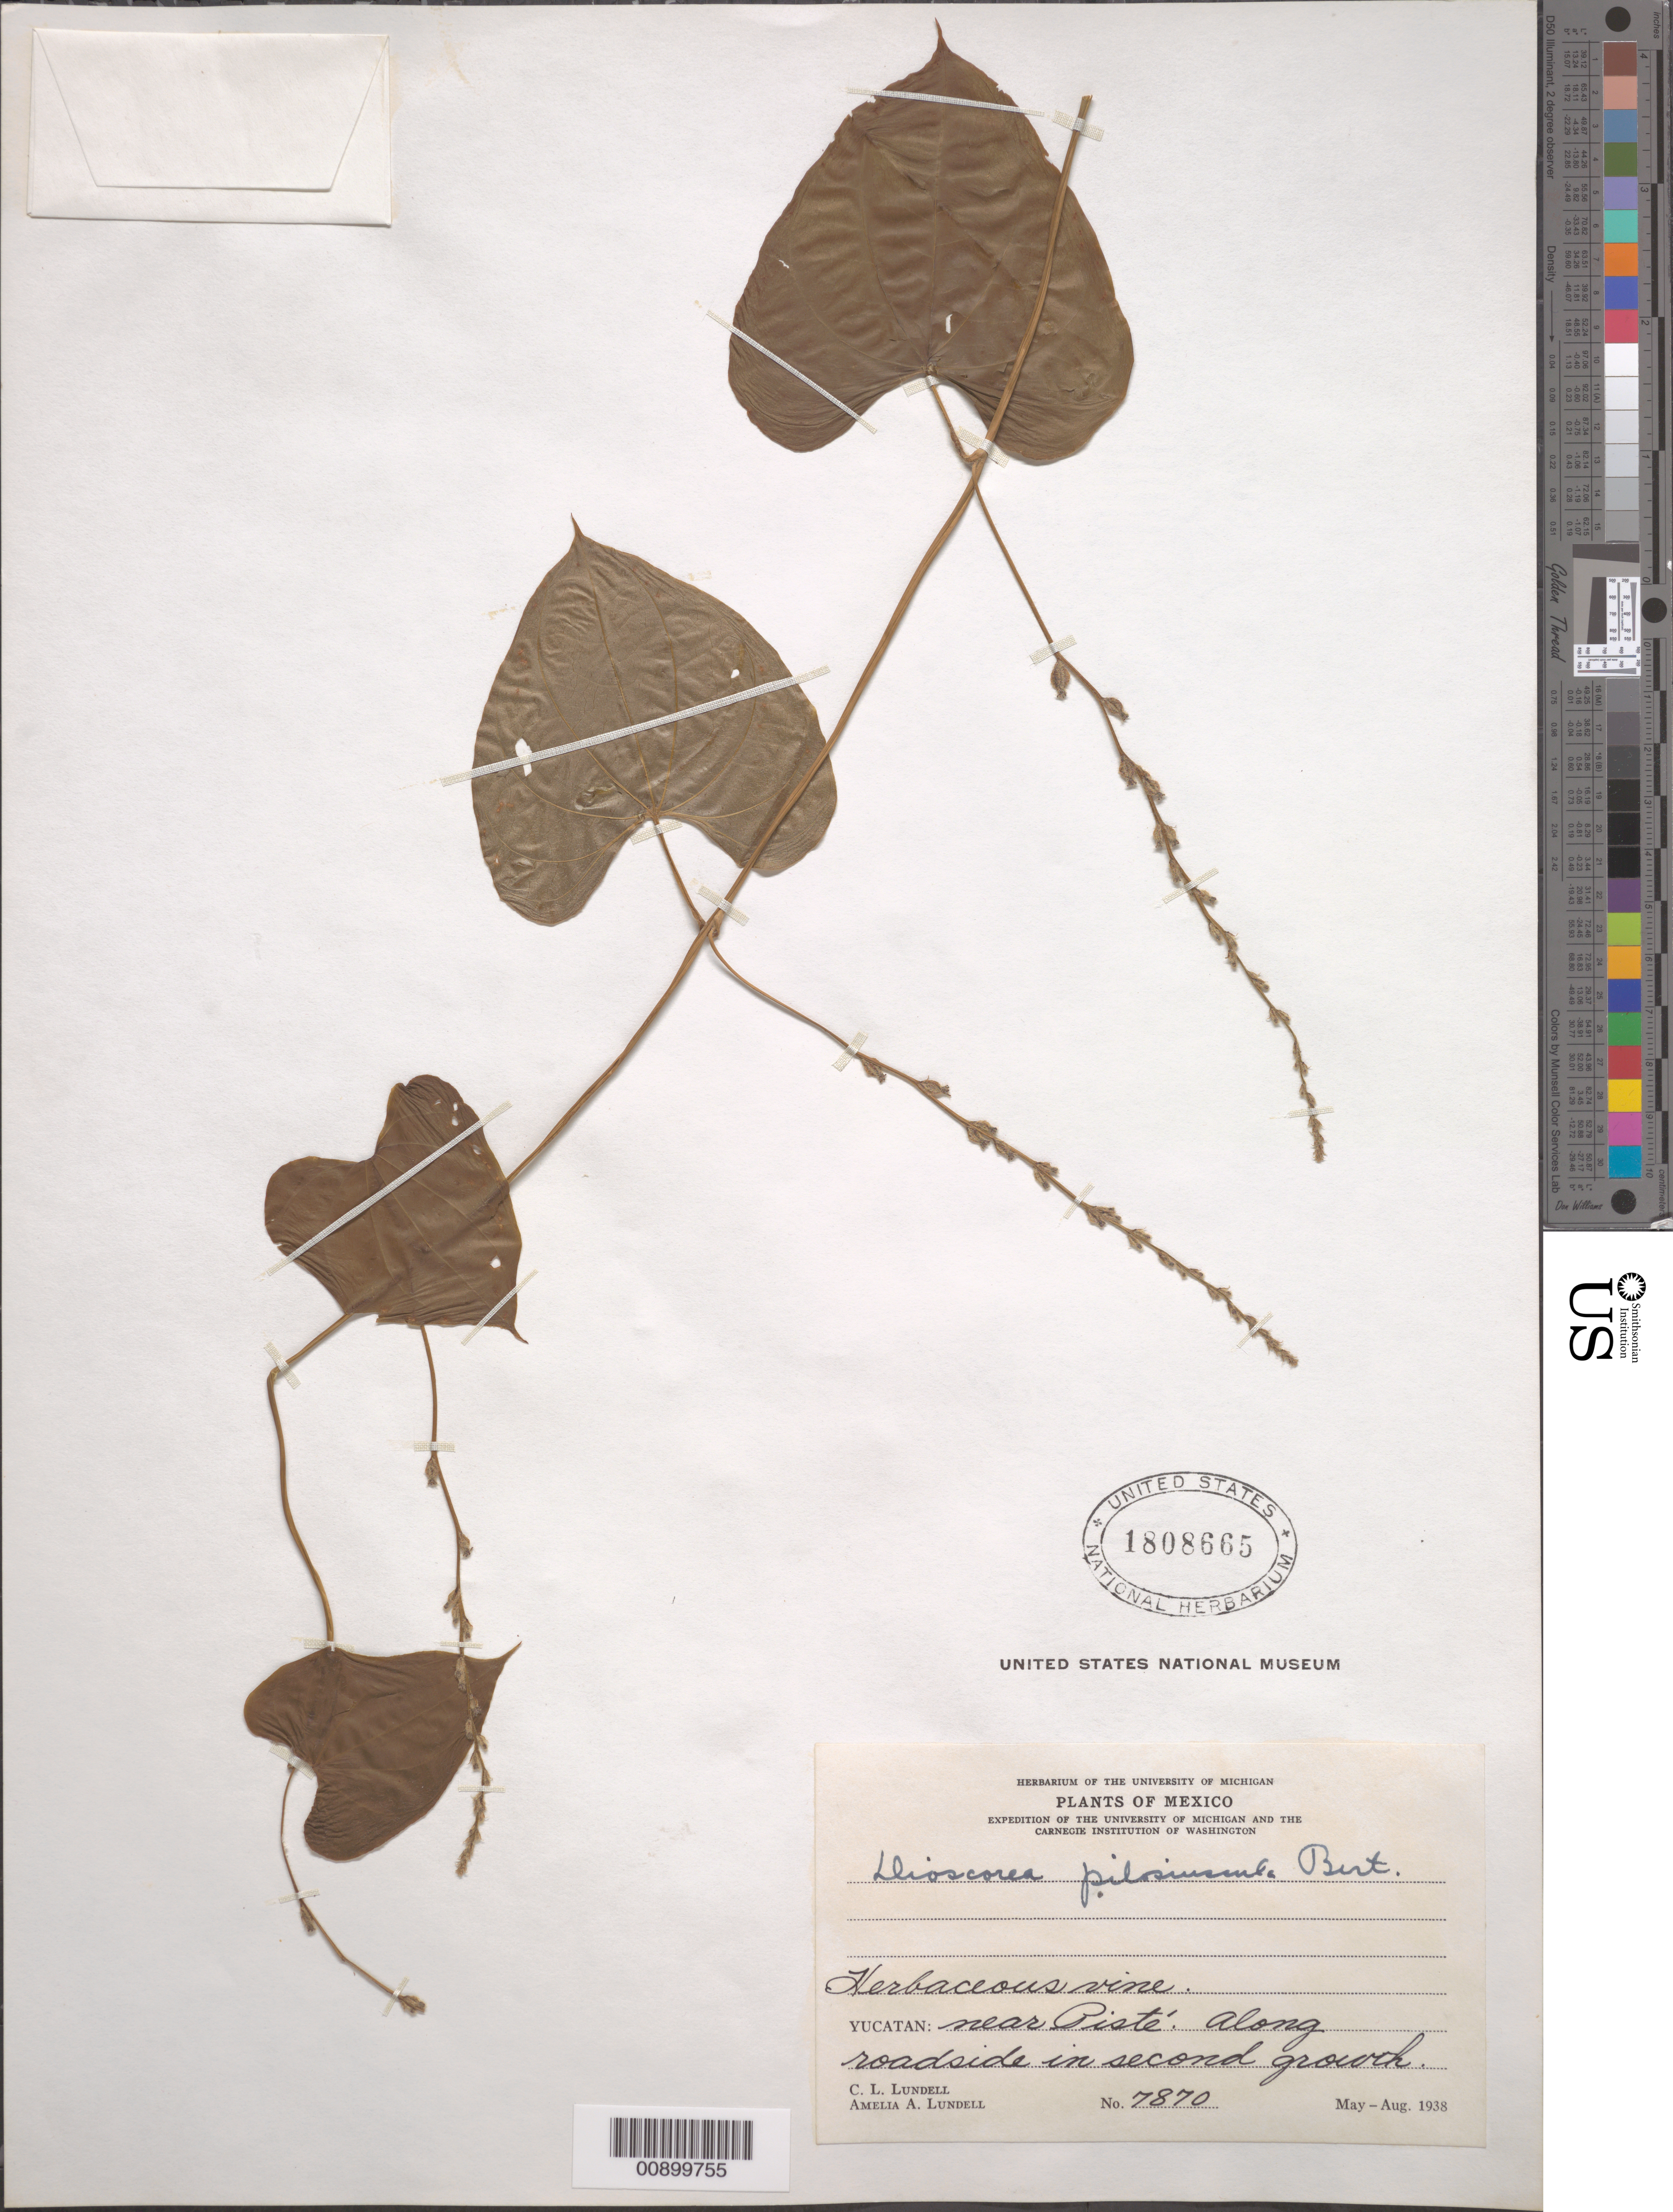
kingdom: Plantae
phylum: Tracheophyta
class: Liliopsida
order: Dioscoreales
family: Dioscoreaceae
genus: Dioscorea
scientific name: Dioscorea pilosiuscula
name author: Bertero ex Spreng.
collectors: C. L. Lundell & A. A. Lundell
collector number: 7870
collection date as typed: May 1938 to -- Aug 1938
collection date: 1938-05/1938-08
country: Mexico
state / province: Yucatán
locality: Yucatán: near Pisté, along roadside.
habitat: Along roadside in second growth.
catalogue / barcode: US 1808665